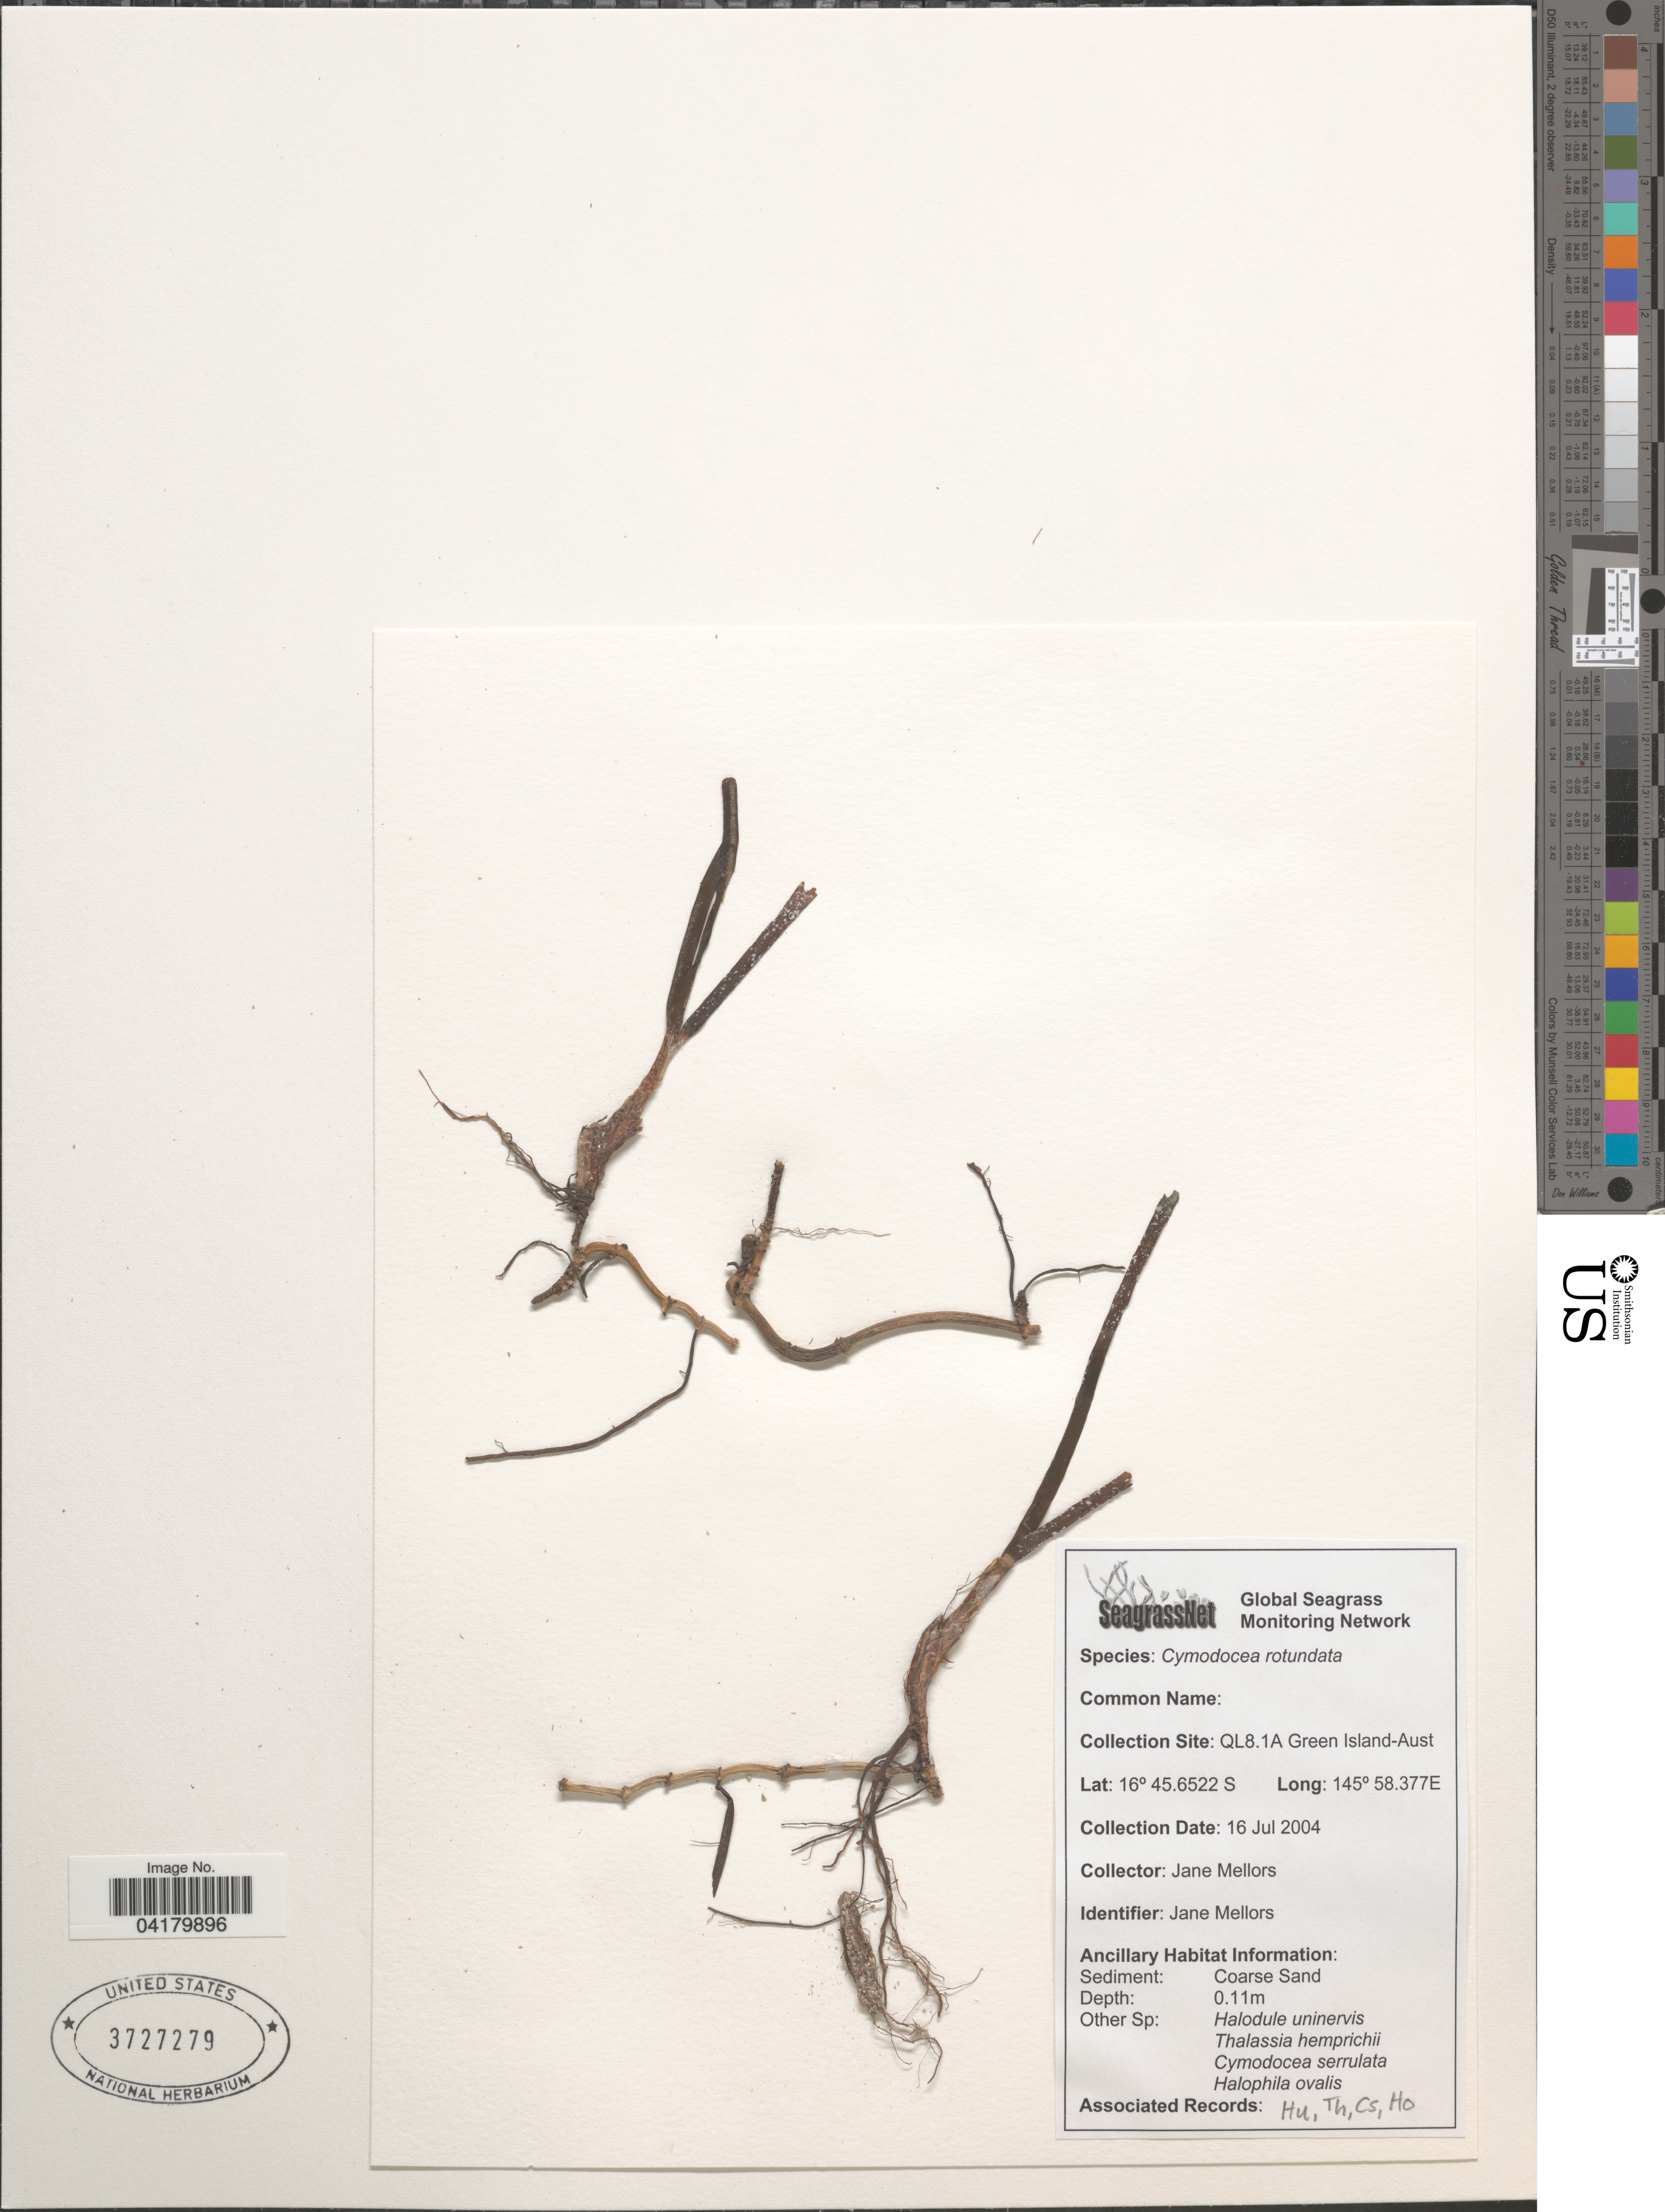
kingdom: Plantae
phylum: Tracheophyta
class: Liliopsida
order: Alismatales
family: Cymodoceaceae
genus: Cymodocea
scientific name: Cymodocea rotundata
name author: Asch. & Schweinf.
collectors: J. Mellors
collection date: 2004-07-16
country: Australia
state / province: Queensland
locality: Collection Site: QL8.1A Green Island.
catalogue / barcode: US 3727279